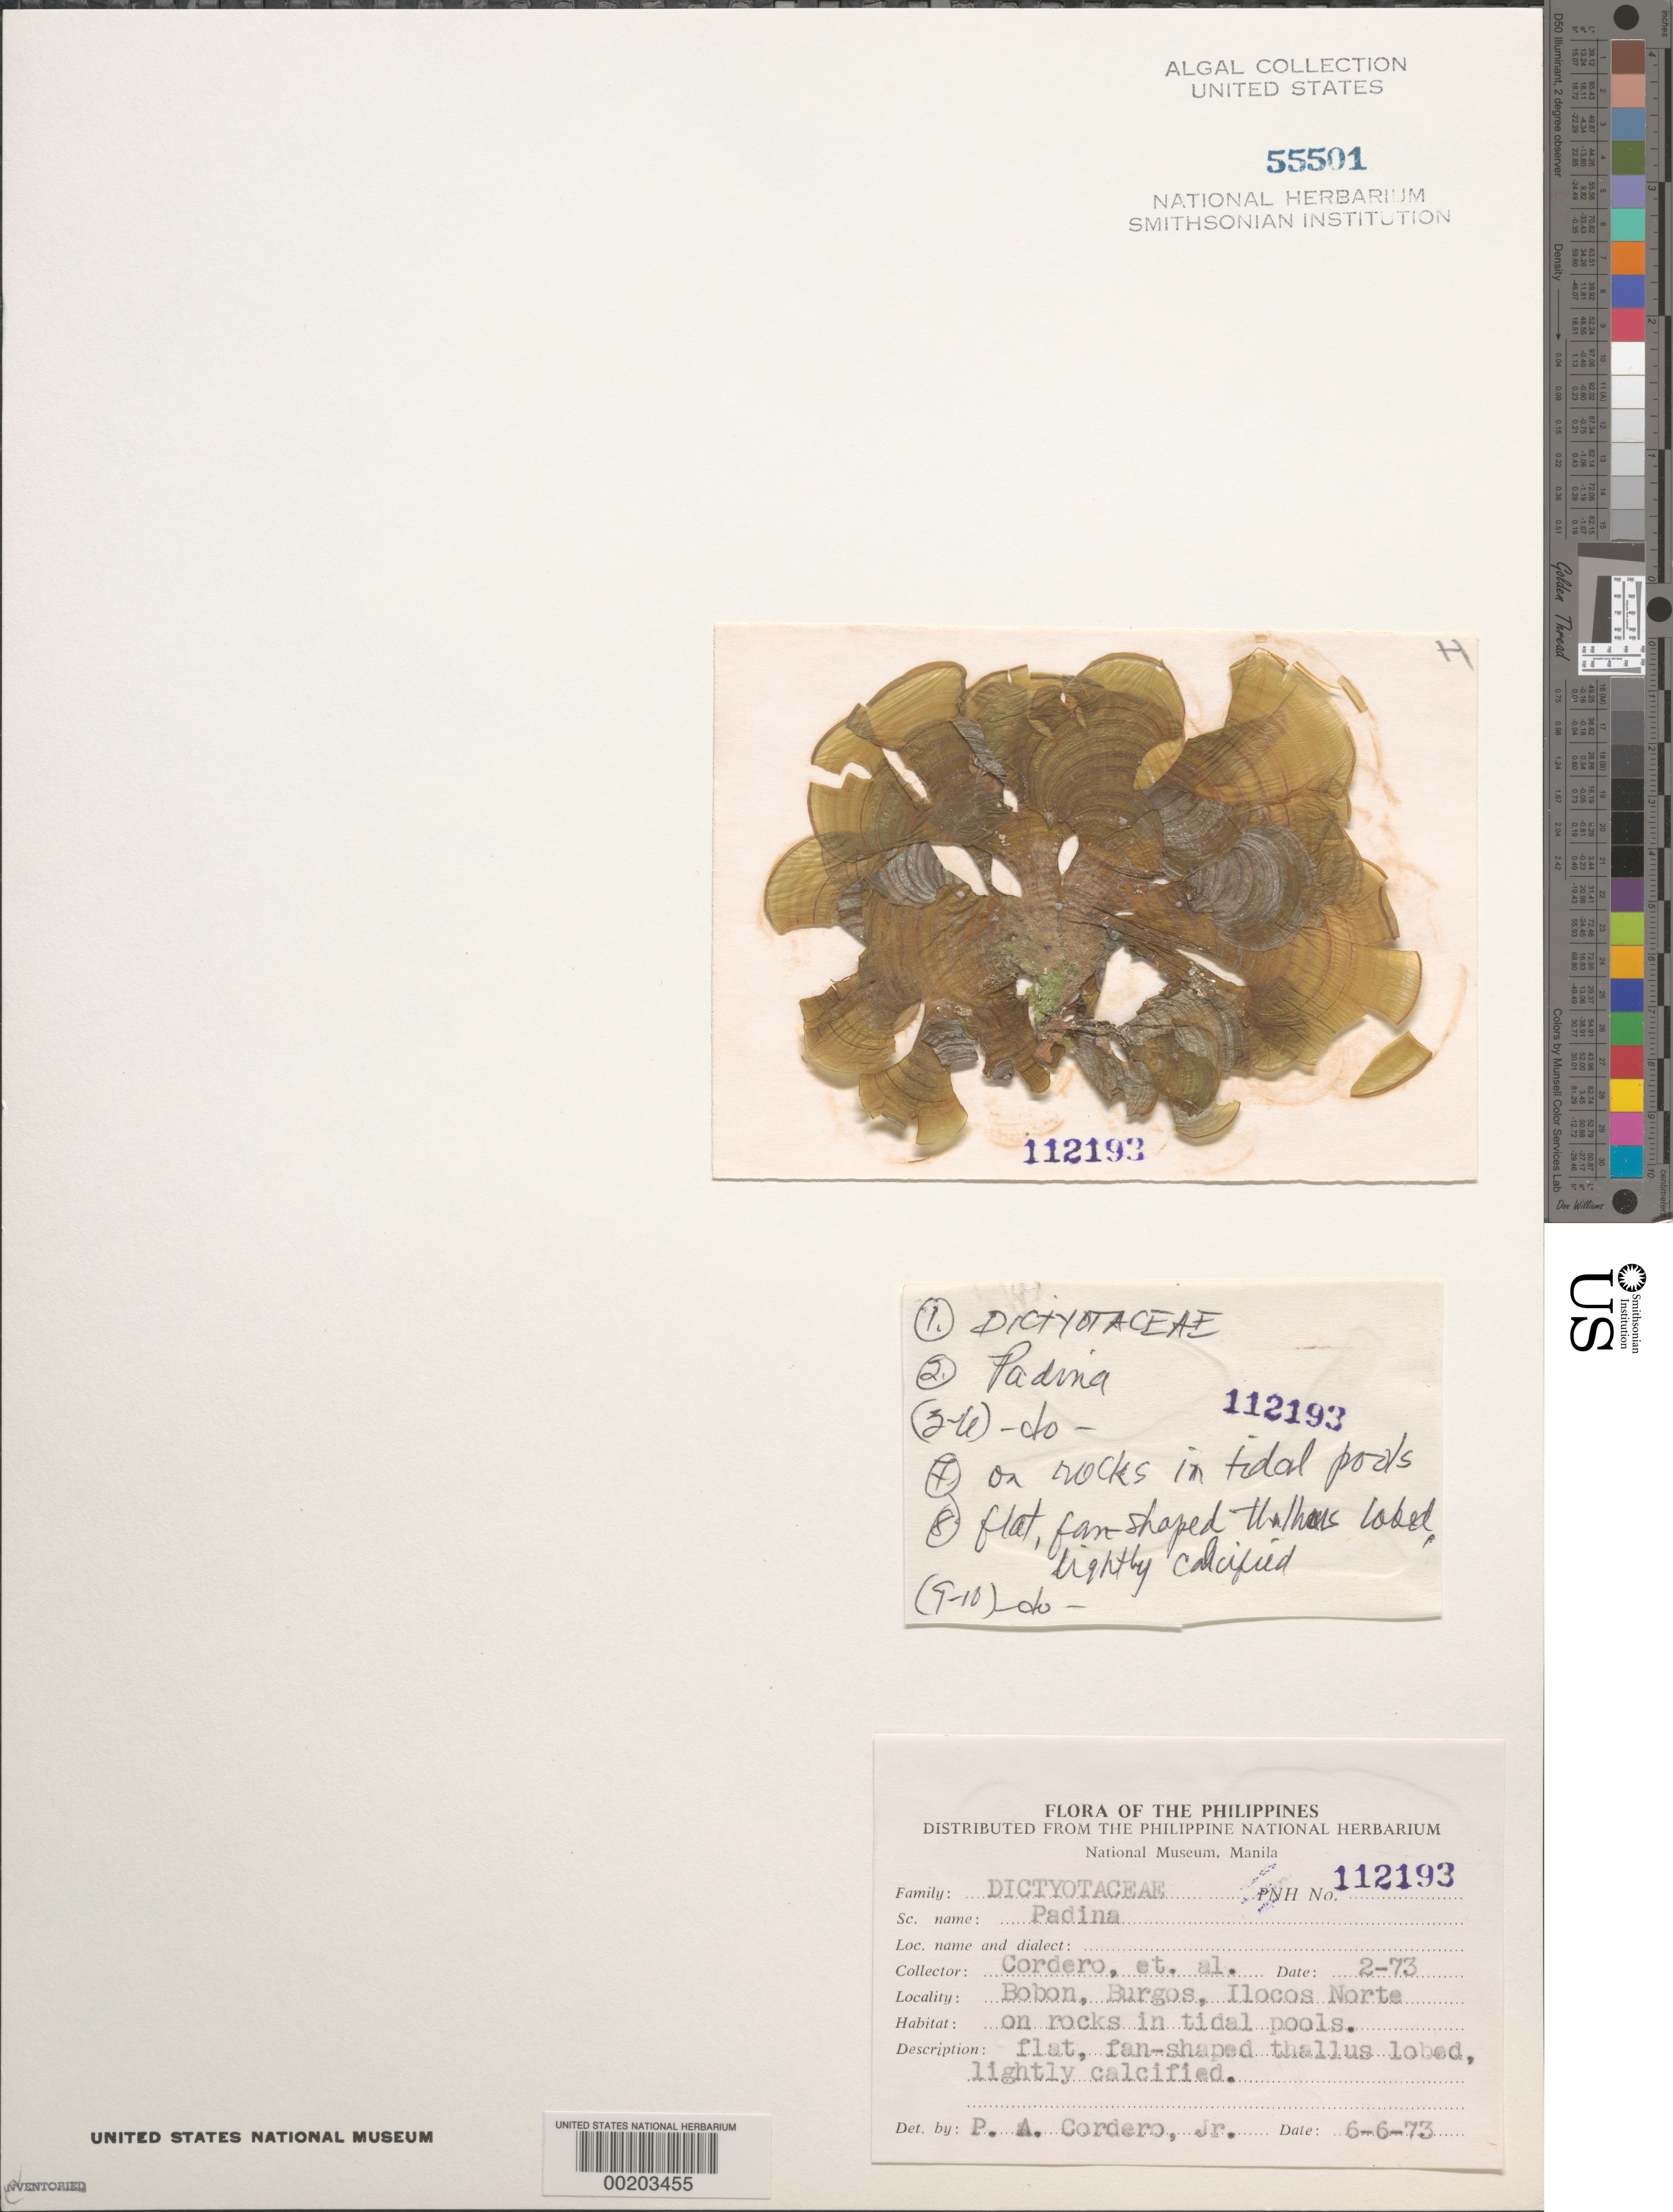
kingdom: Chromista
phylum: Ochrophyta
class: Phaeophyceae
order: Dictyotales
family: Dictyotaceae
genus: Padina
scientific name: Padina sp.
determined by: Cordero, P. A., Jr.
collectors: P. A. Cordero et al.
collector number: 112193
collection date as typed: Feb 1973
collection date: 1973-02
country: Philippines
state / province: Ilocos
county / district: Ilocos Norte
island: Luzon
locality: Bobon, Burgos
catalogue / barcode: US 55501